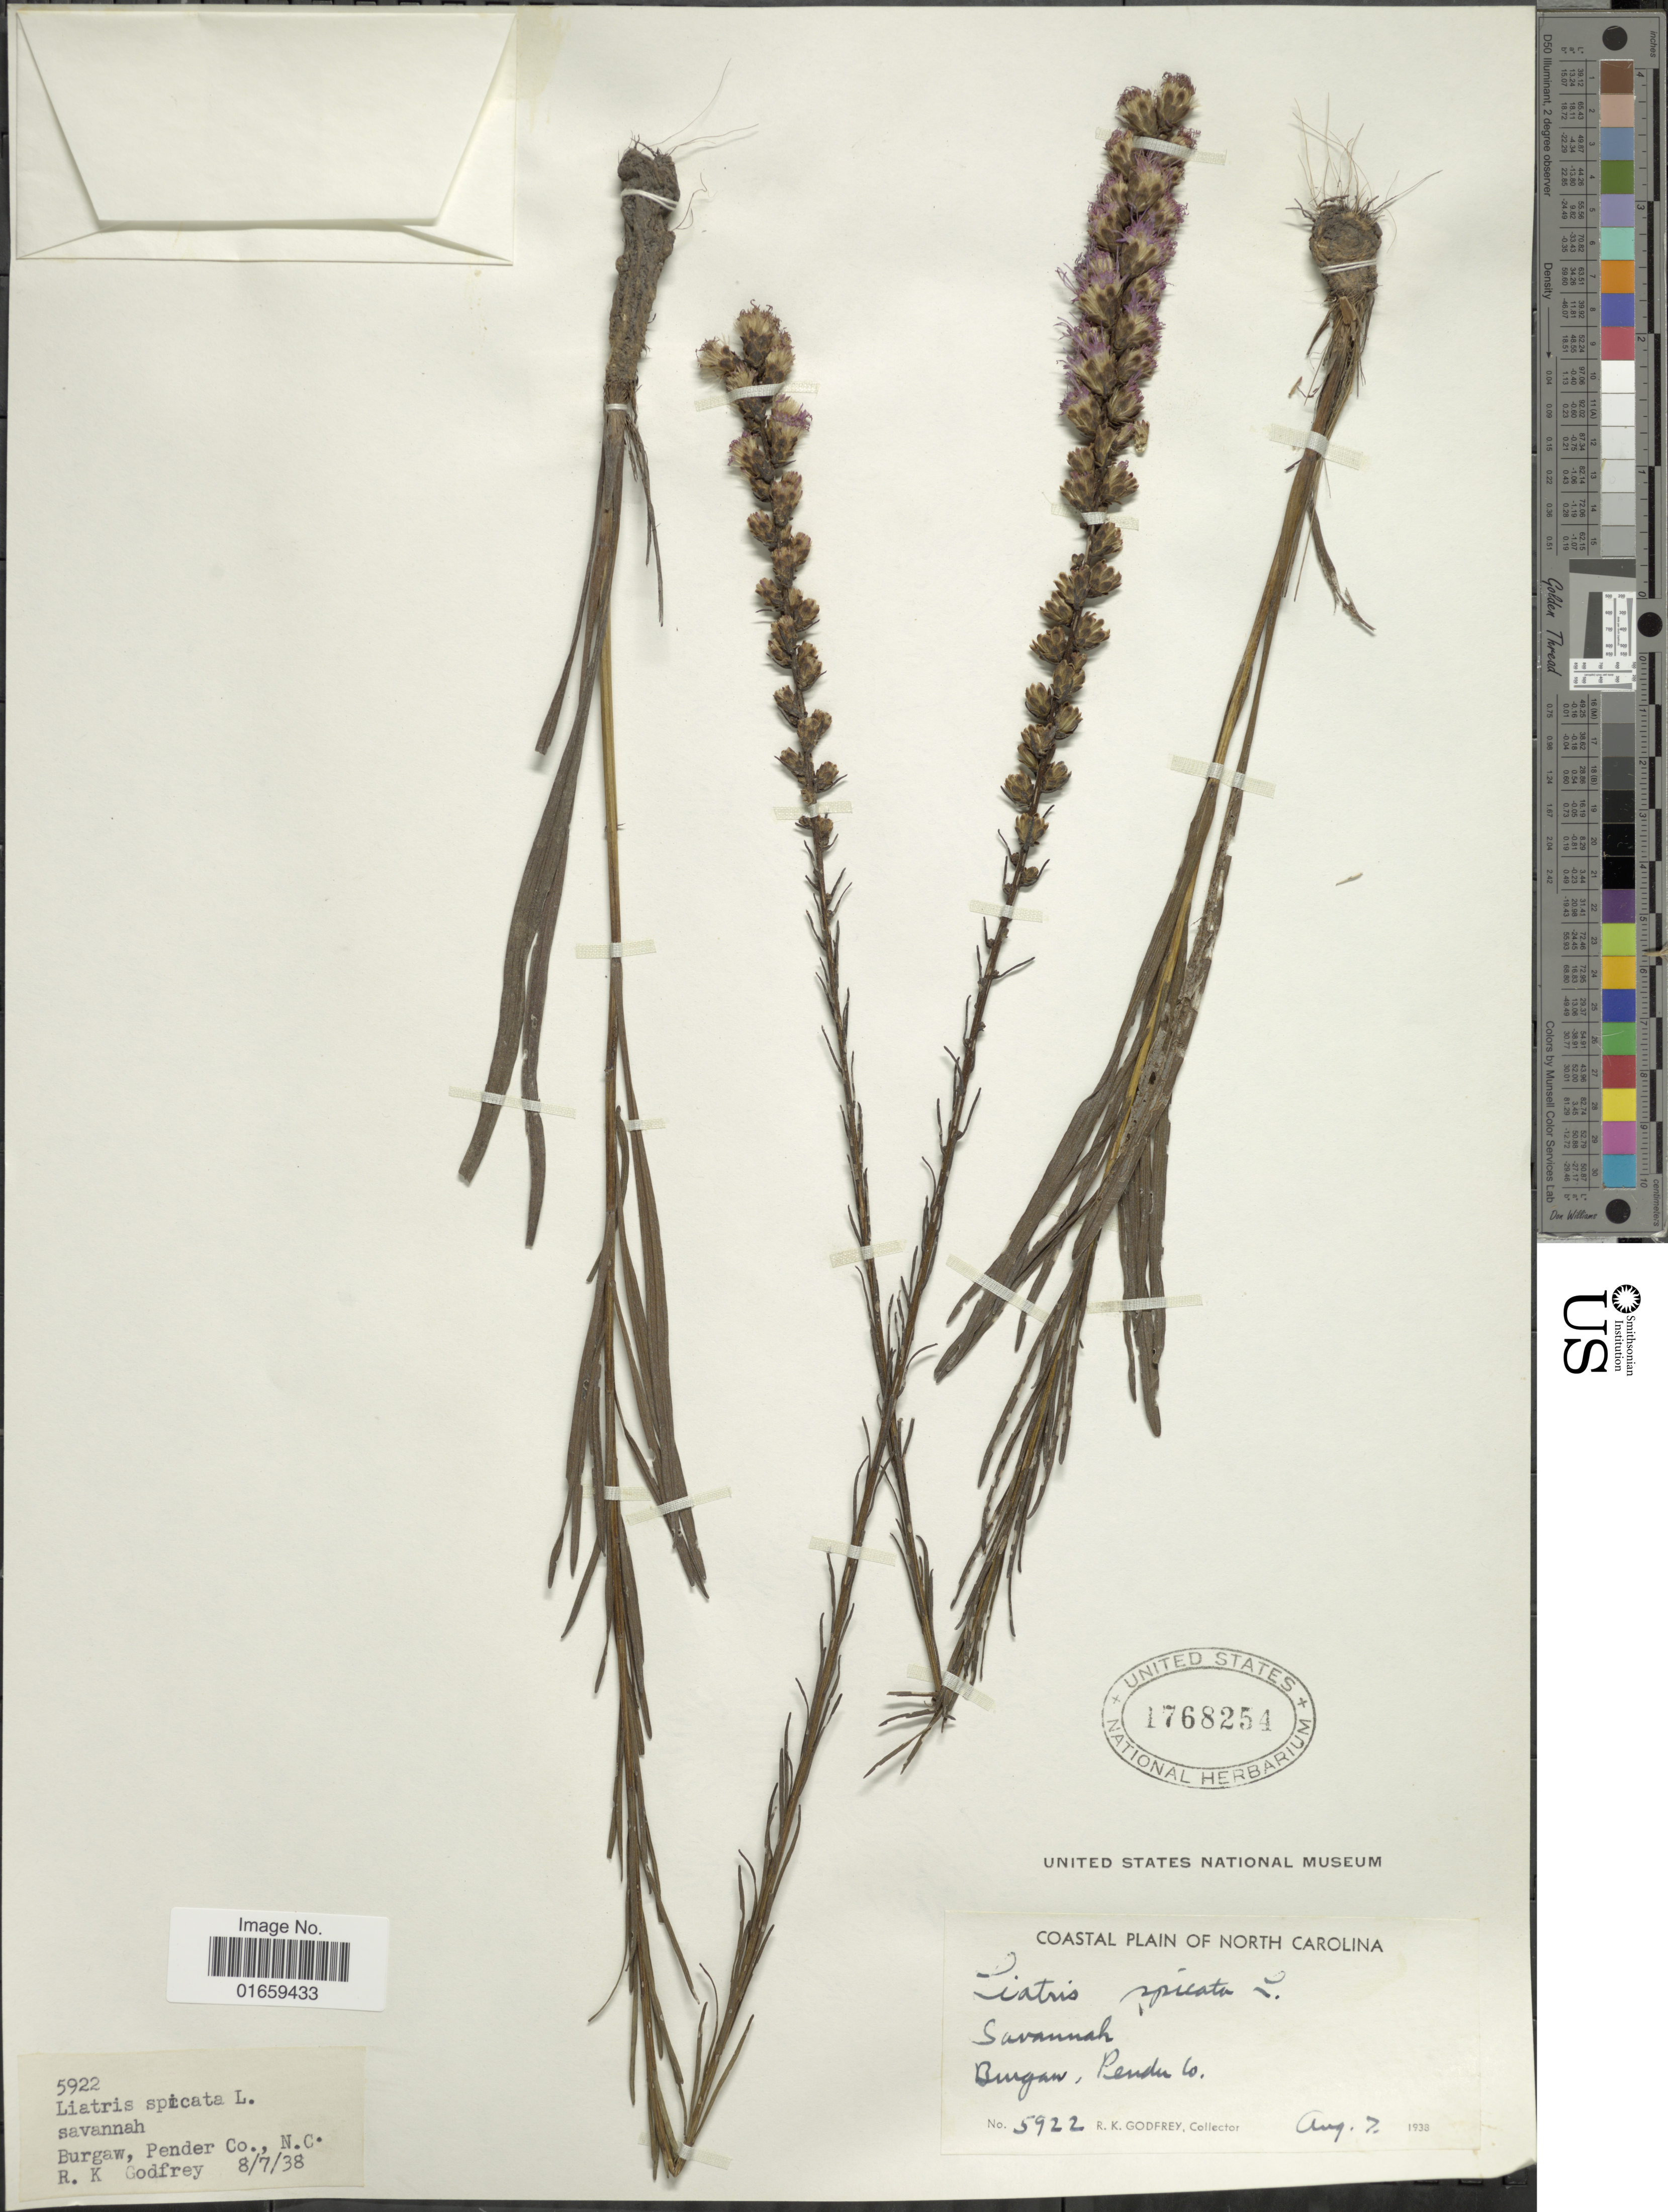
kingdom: Plantae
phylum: Tracheophyta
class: Magnoliopsida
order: Asterales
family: Asteraceae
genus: Liatris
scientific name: Liatris spicata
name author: (L.) Willd.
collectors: R. K. Godfrey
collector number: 5922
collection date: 1938-08-02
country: United States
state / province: North Carolina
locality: Burgaw, Pender Co., N. C.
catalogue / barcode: US 1768254